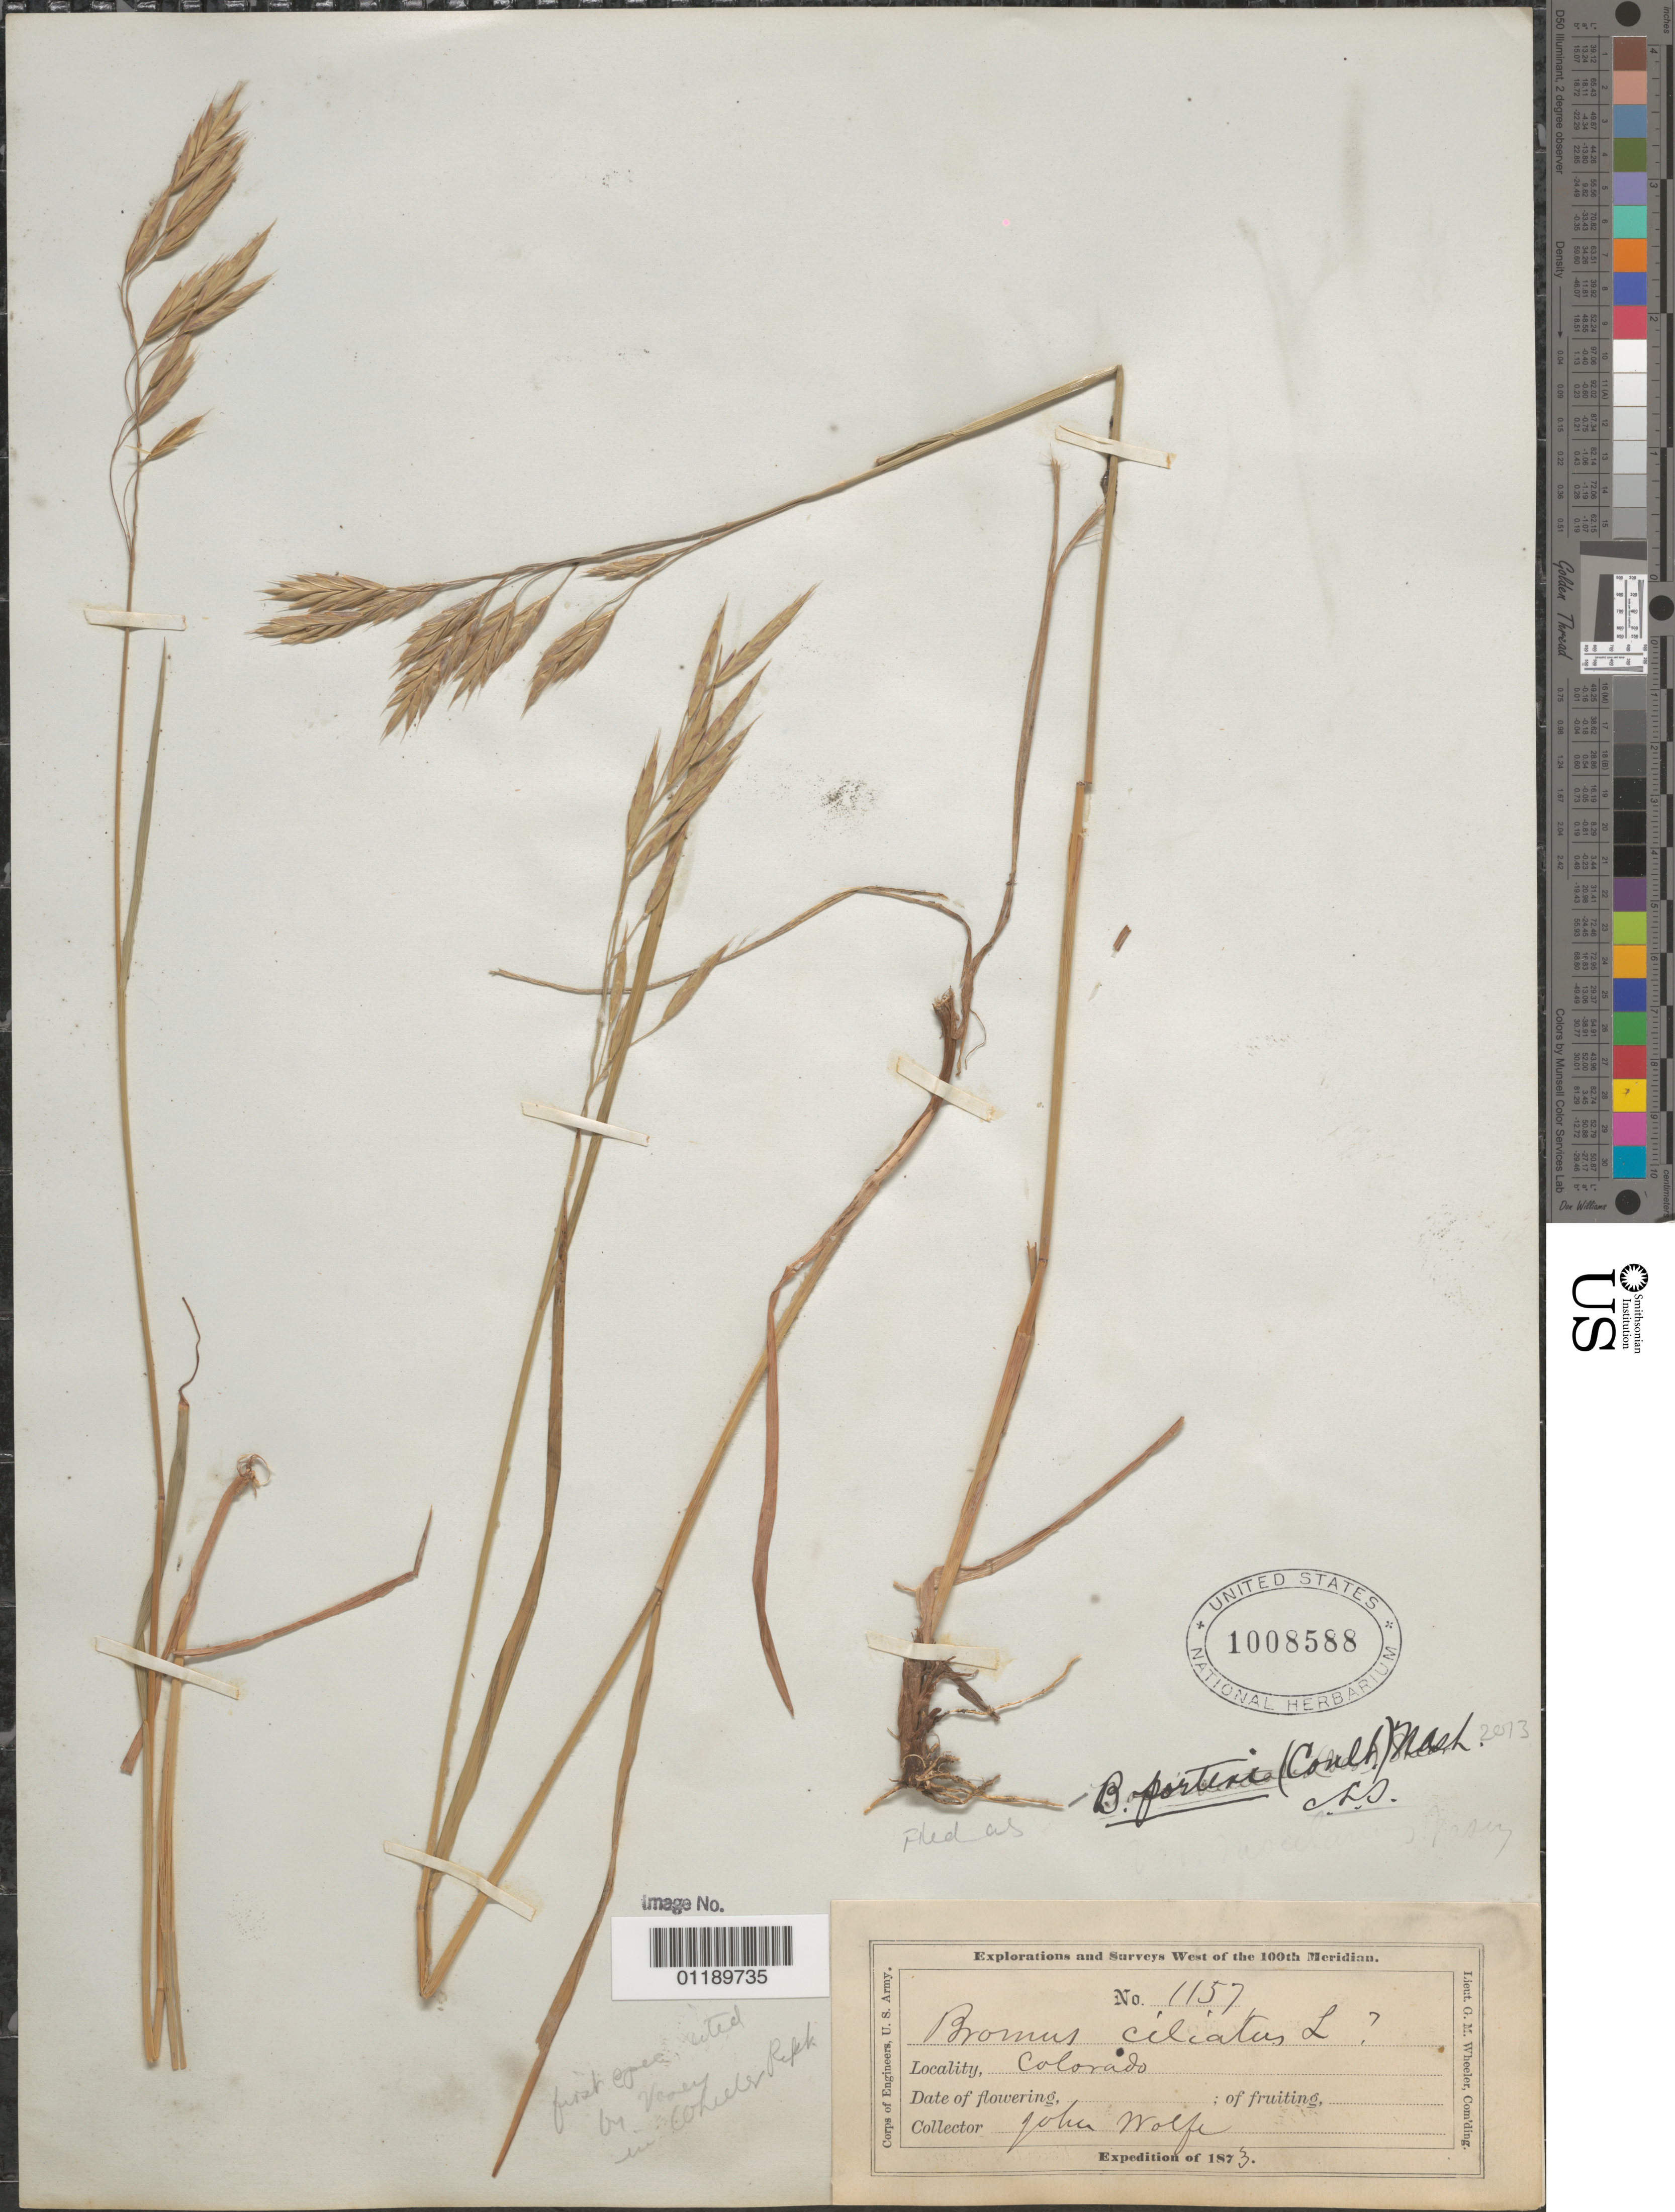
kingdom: Plantae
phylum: Tracheophyta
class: Liliopsida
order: Poales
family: Poaceae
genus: Bromus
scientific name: Bromus porteri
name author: (J.M. Coult.) Nash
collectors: J. Wolf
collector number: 1157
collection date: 1873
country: United States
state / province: Colorado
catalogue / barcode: US 1008588